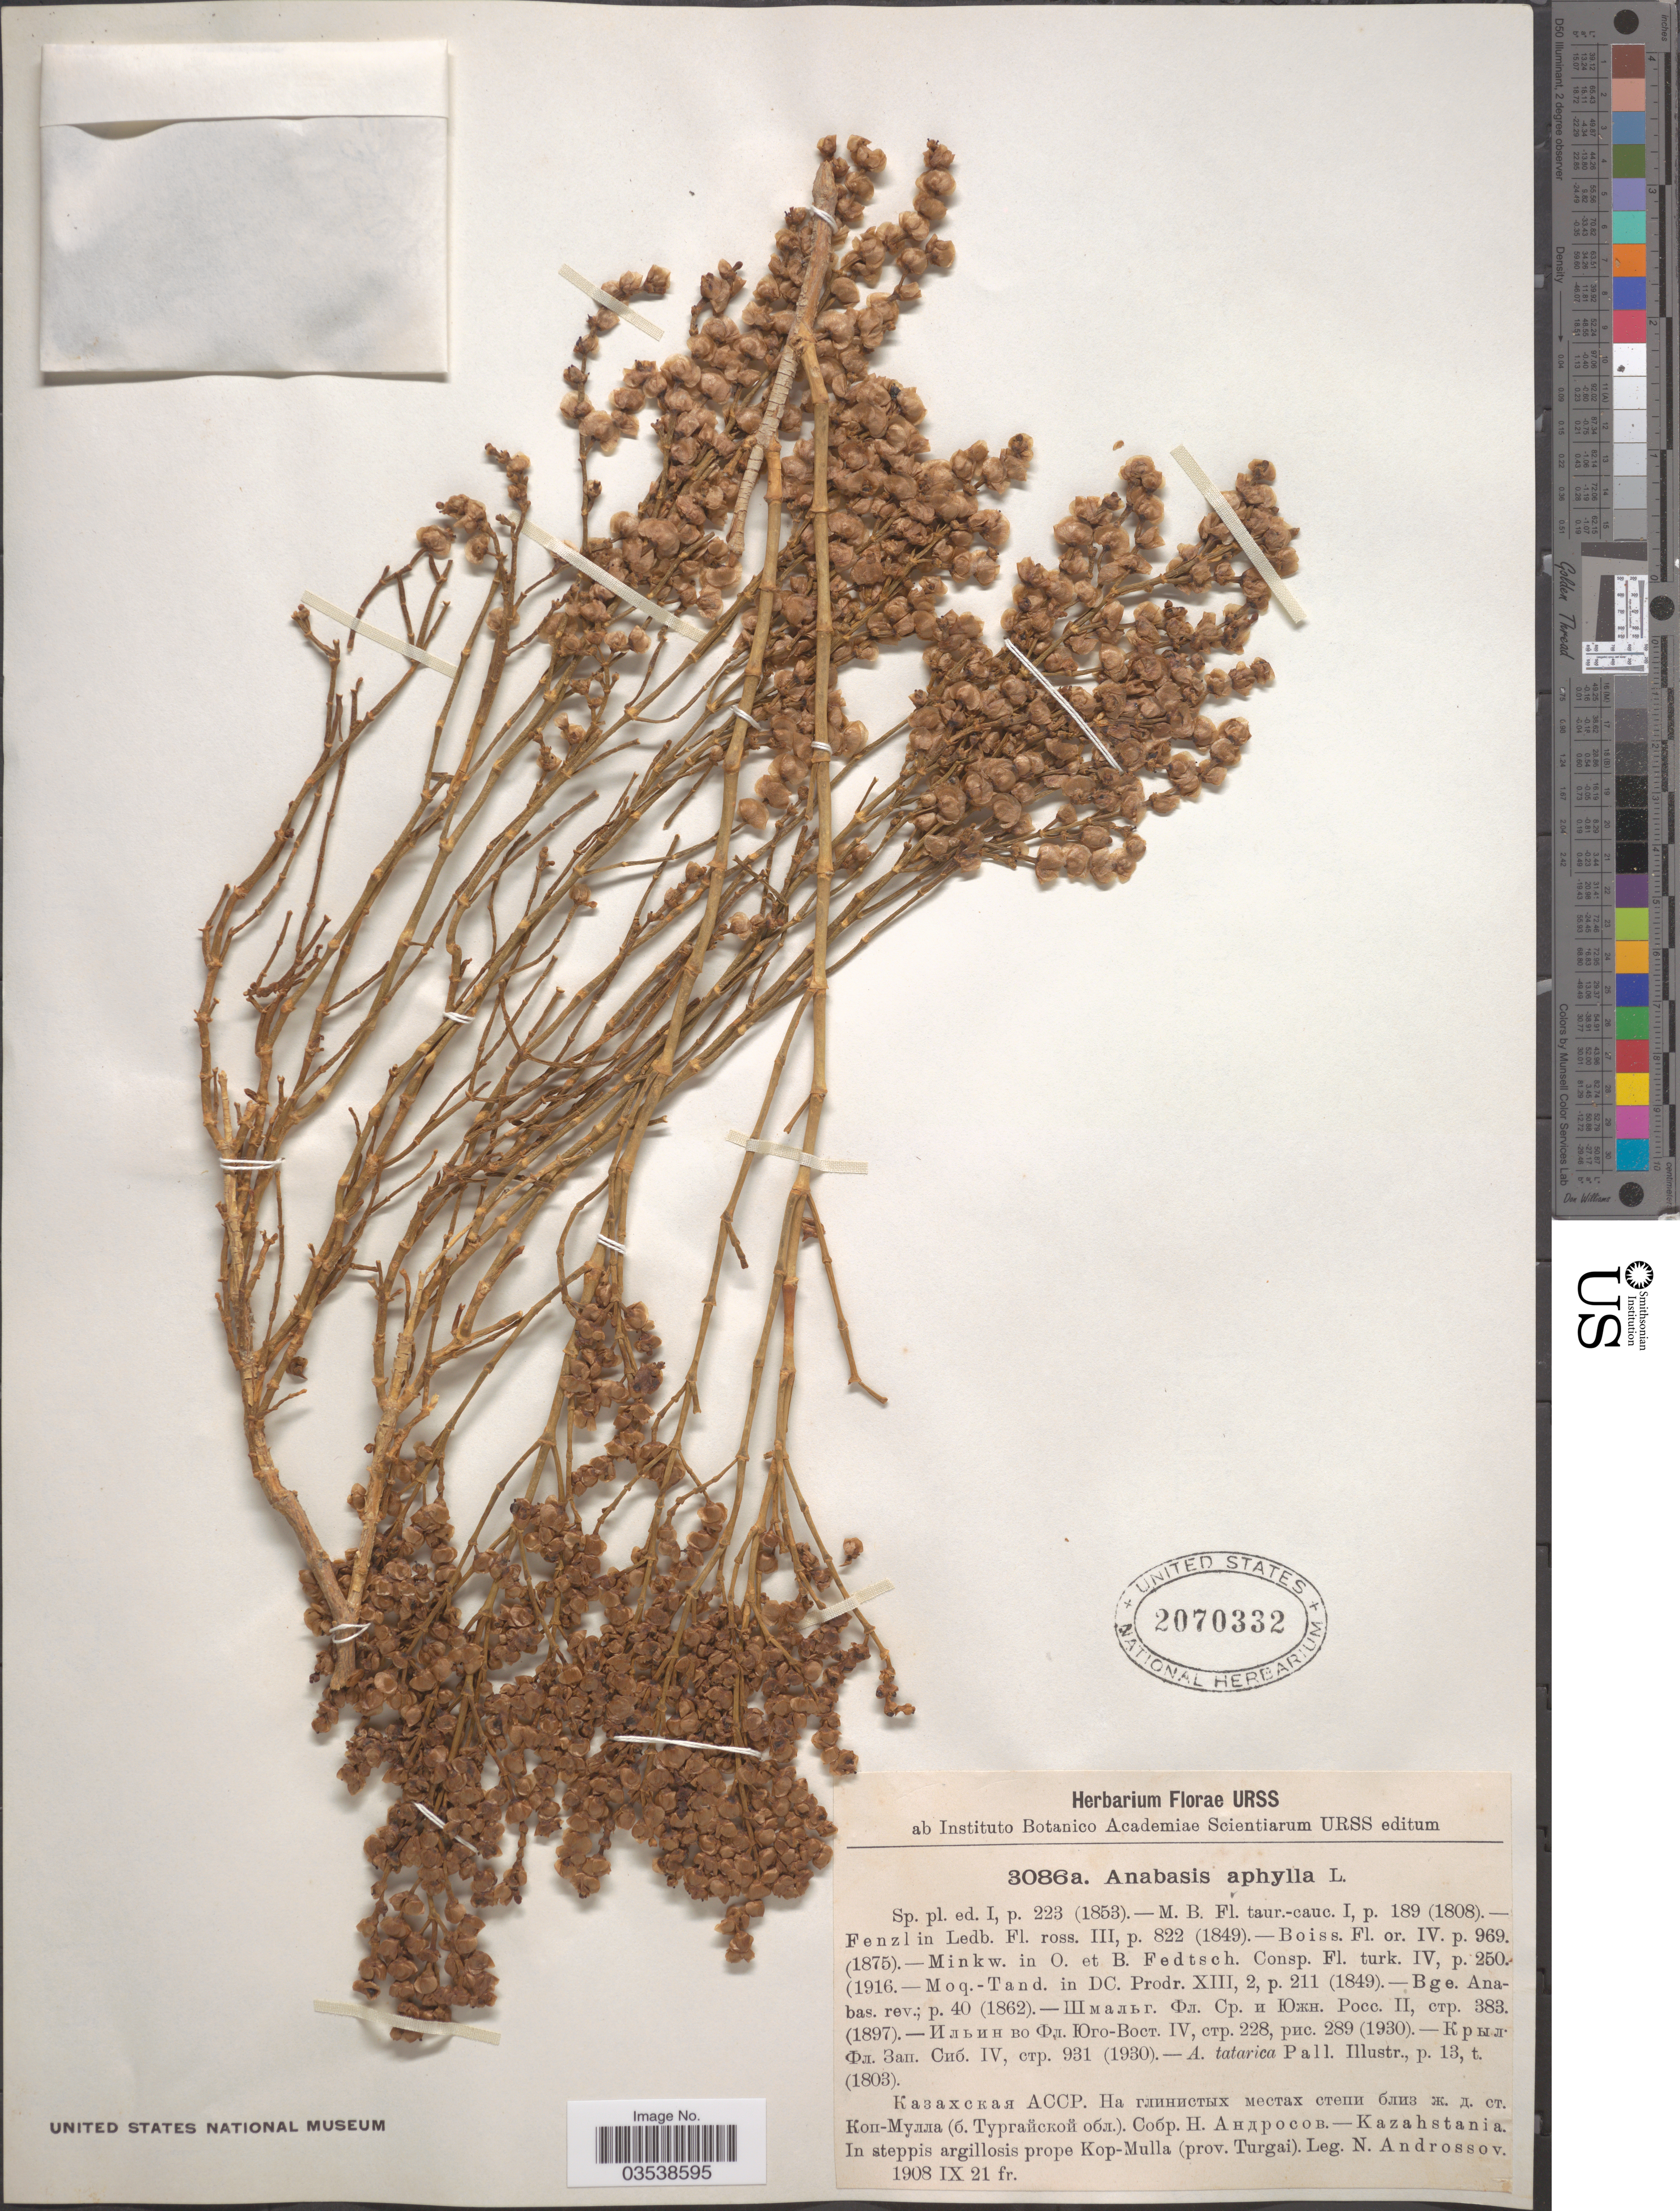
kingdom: Plantae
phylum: Tracheophyta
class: Magnoliopsida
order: Caryophyllales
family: Amaranthaceae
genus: Anabasis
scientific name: Anabasis aphylla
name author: L.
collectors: N. Androssov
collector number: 3086a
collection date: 1908-09-21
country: Kazakhstan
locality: Kazahstania. In steppis argillosis prope Kop-Mulla (prov. Turgai).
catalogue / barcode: US 2070332